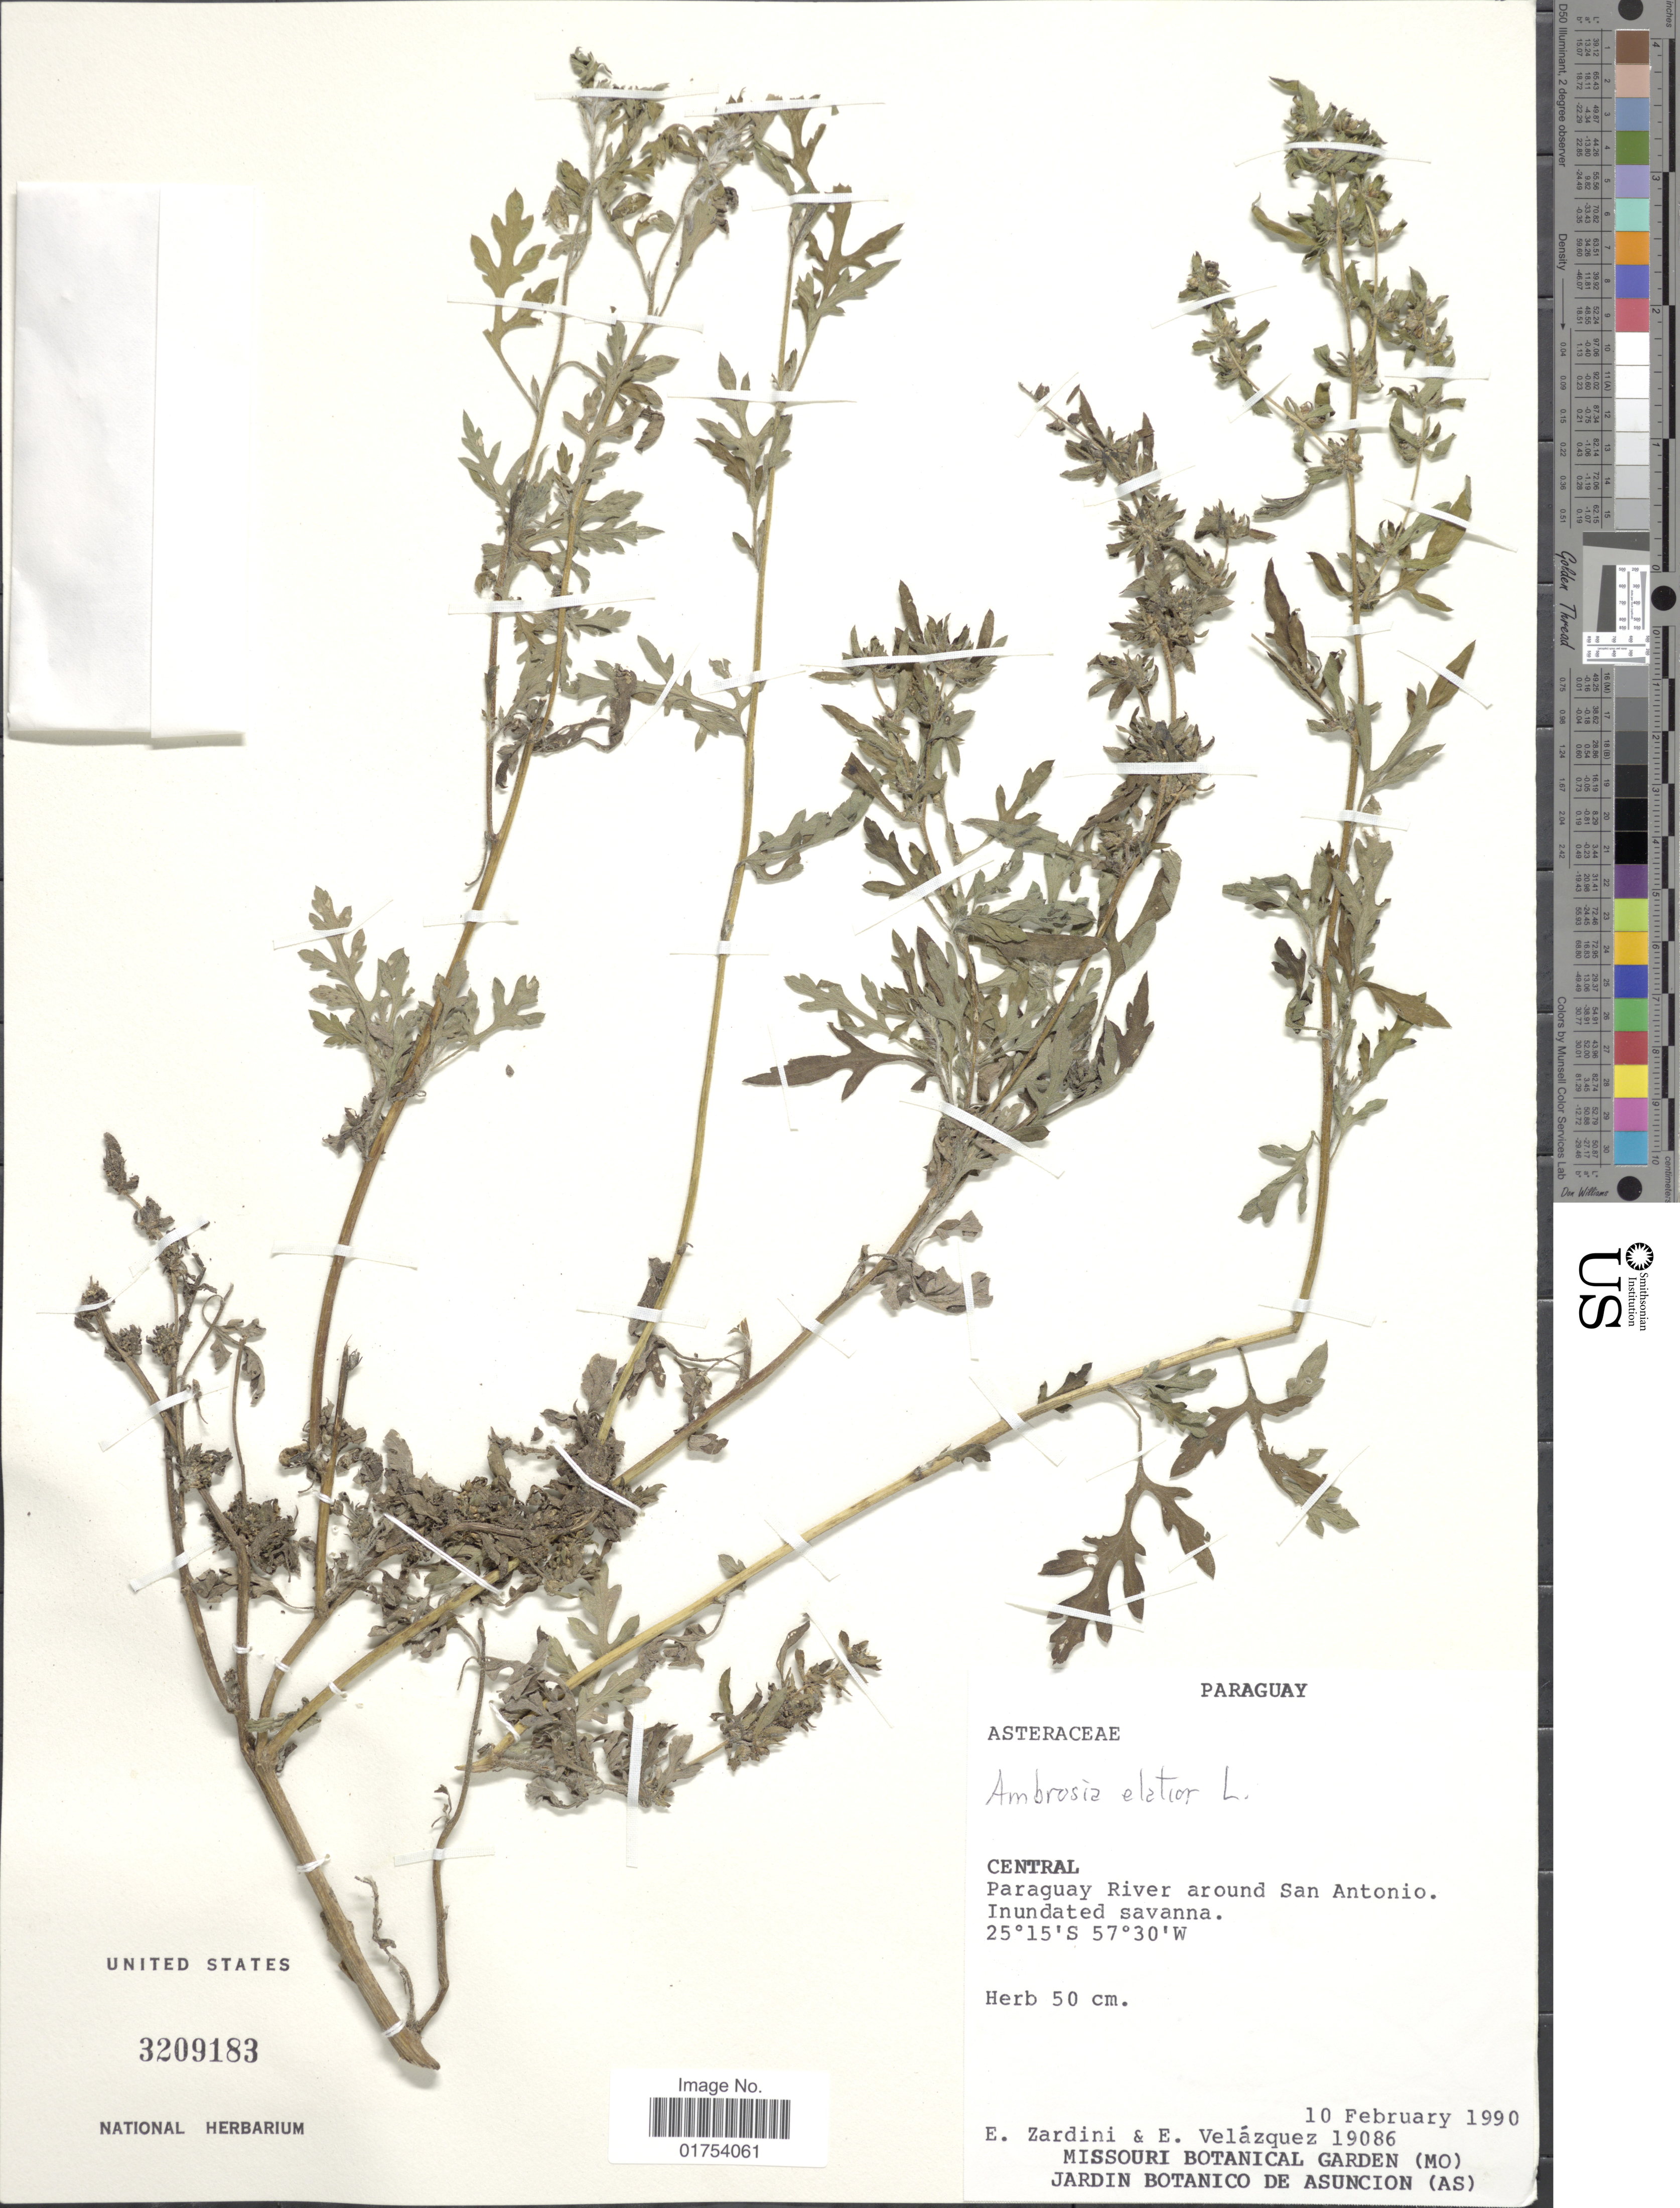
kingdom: Plantae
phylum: Tracheophyta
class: Magnoliopsida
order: Asterales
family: Asteraceae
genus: Ambrosia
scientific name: Ambrosia elatior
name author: L.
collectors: E. M. Zardini & E. Velázquez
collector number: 19086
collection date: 1990-02-10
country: Paraguay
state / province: Central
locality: Paraguay River around San Antonio.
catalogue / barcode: US 3209183